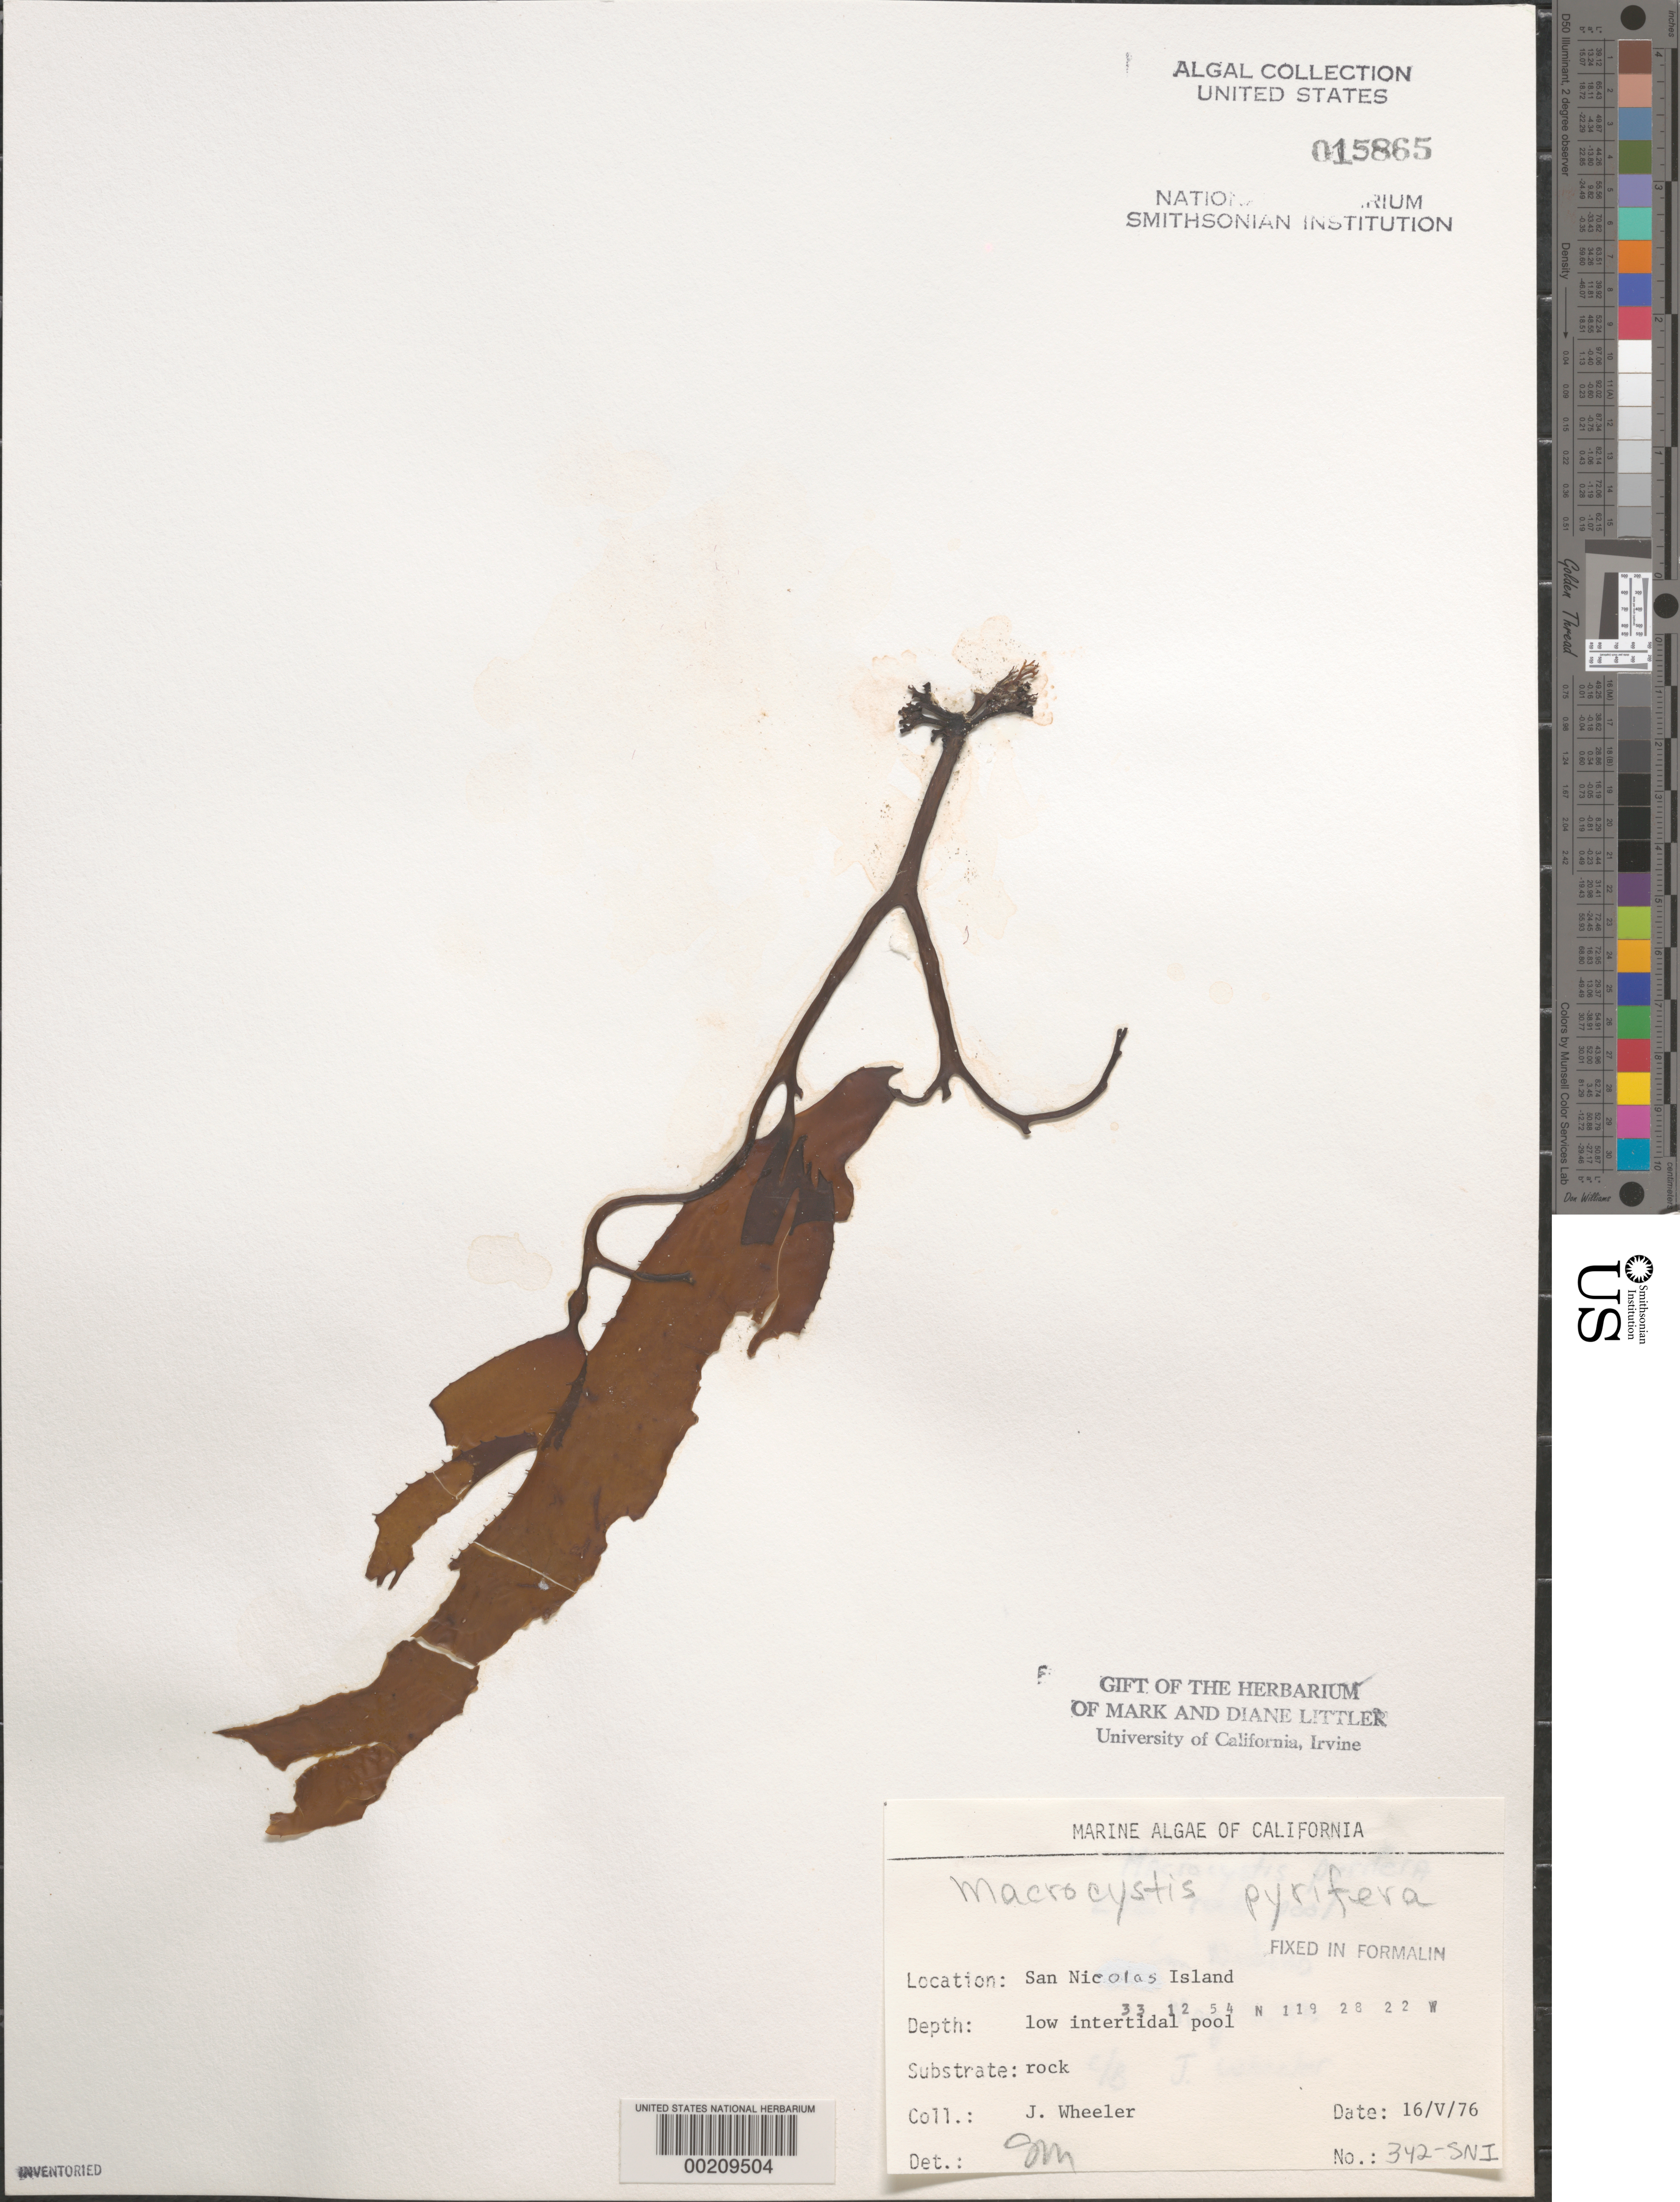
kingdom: Chromista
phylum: Ochrophyta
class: Phaeophyceae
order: Laminariales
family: Laminariaceae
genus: Macrocystis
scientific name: Macrocystis pyrifera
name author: (L.) C. Agardh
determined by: Murray, S. N.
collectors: J. L. Wheeler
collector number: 342-SNI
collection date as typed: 16 May 1976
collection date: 1976-05-16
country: United States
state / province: California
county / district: Ventura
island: San Nicolas Island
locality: Dutch Harbor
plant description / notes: BLM-SOCALBIGHT Rocky Intertidal Survey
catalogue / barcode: US 15865